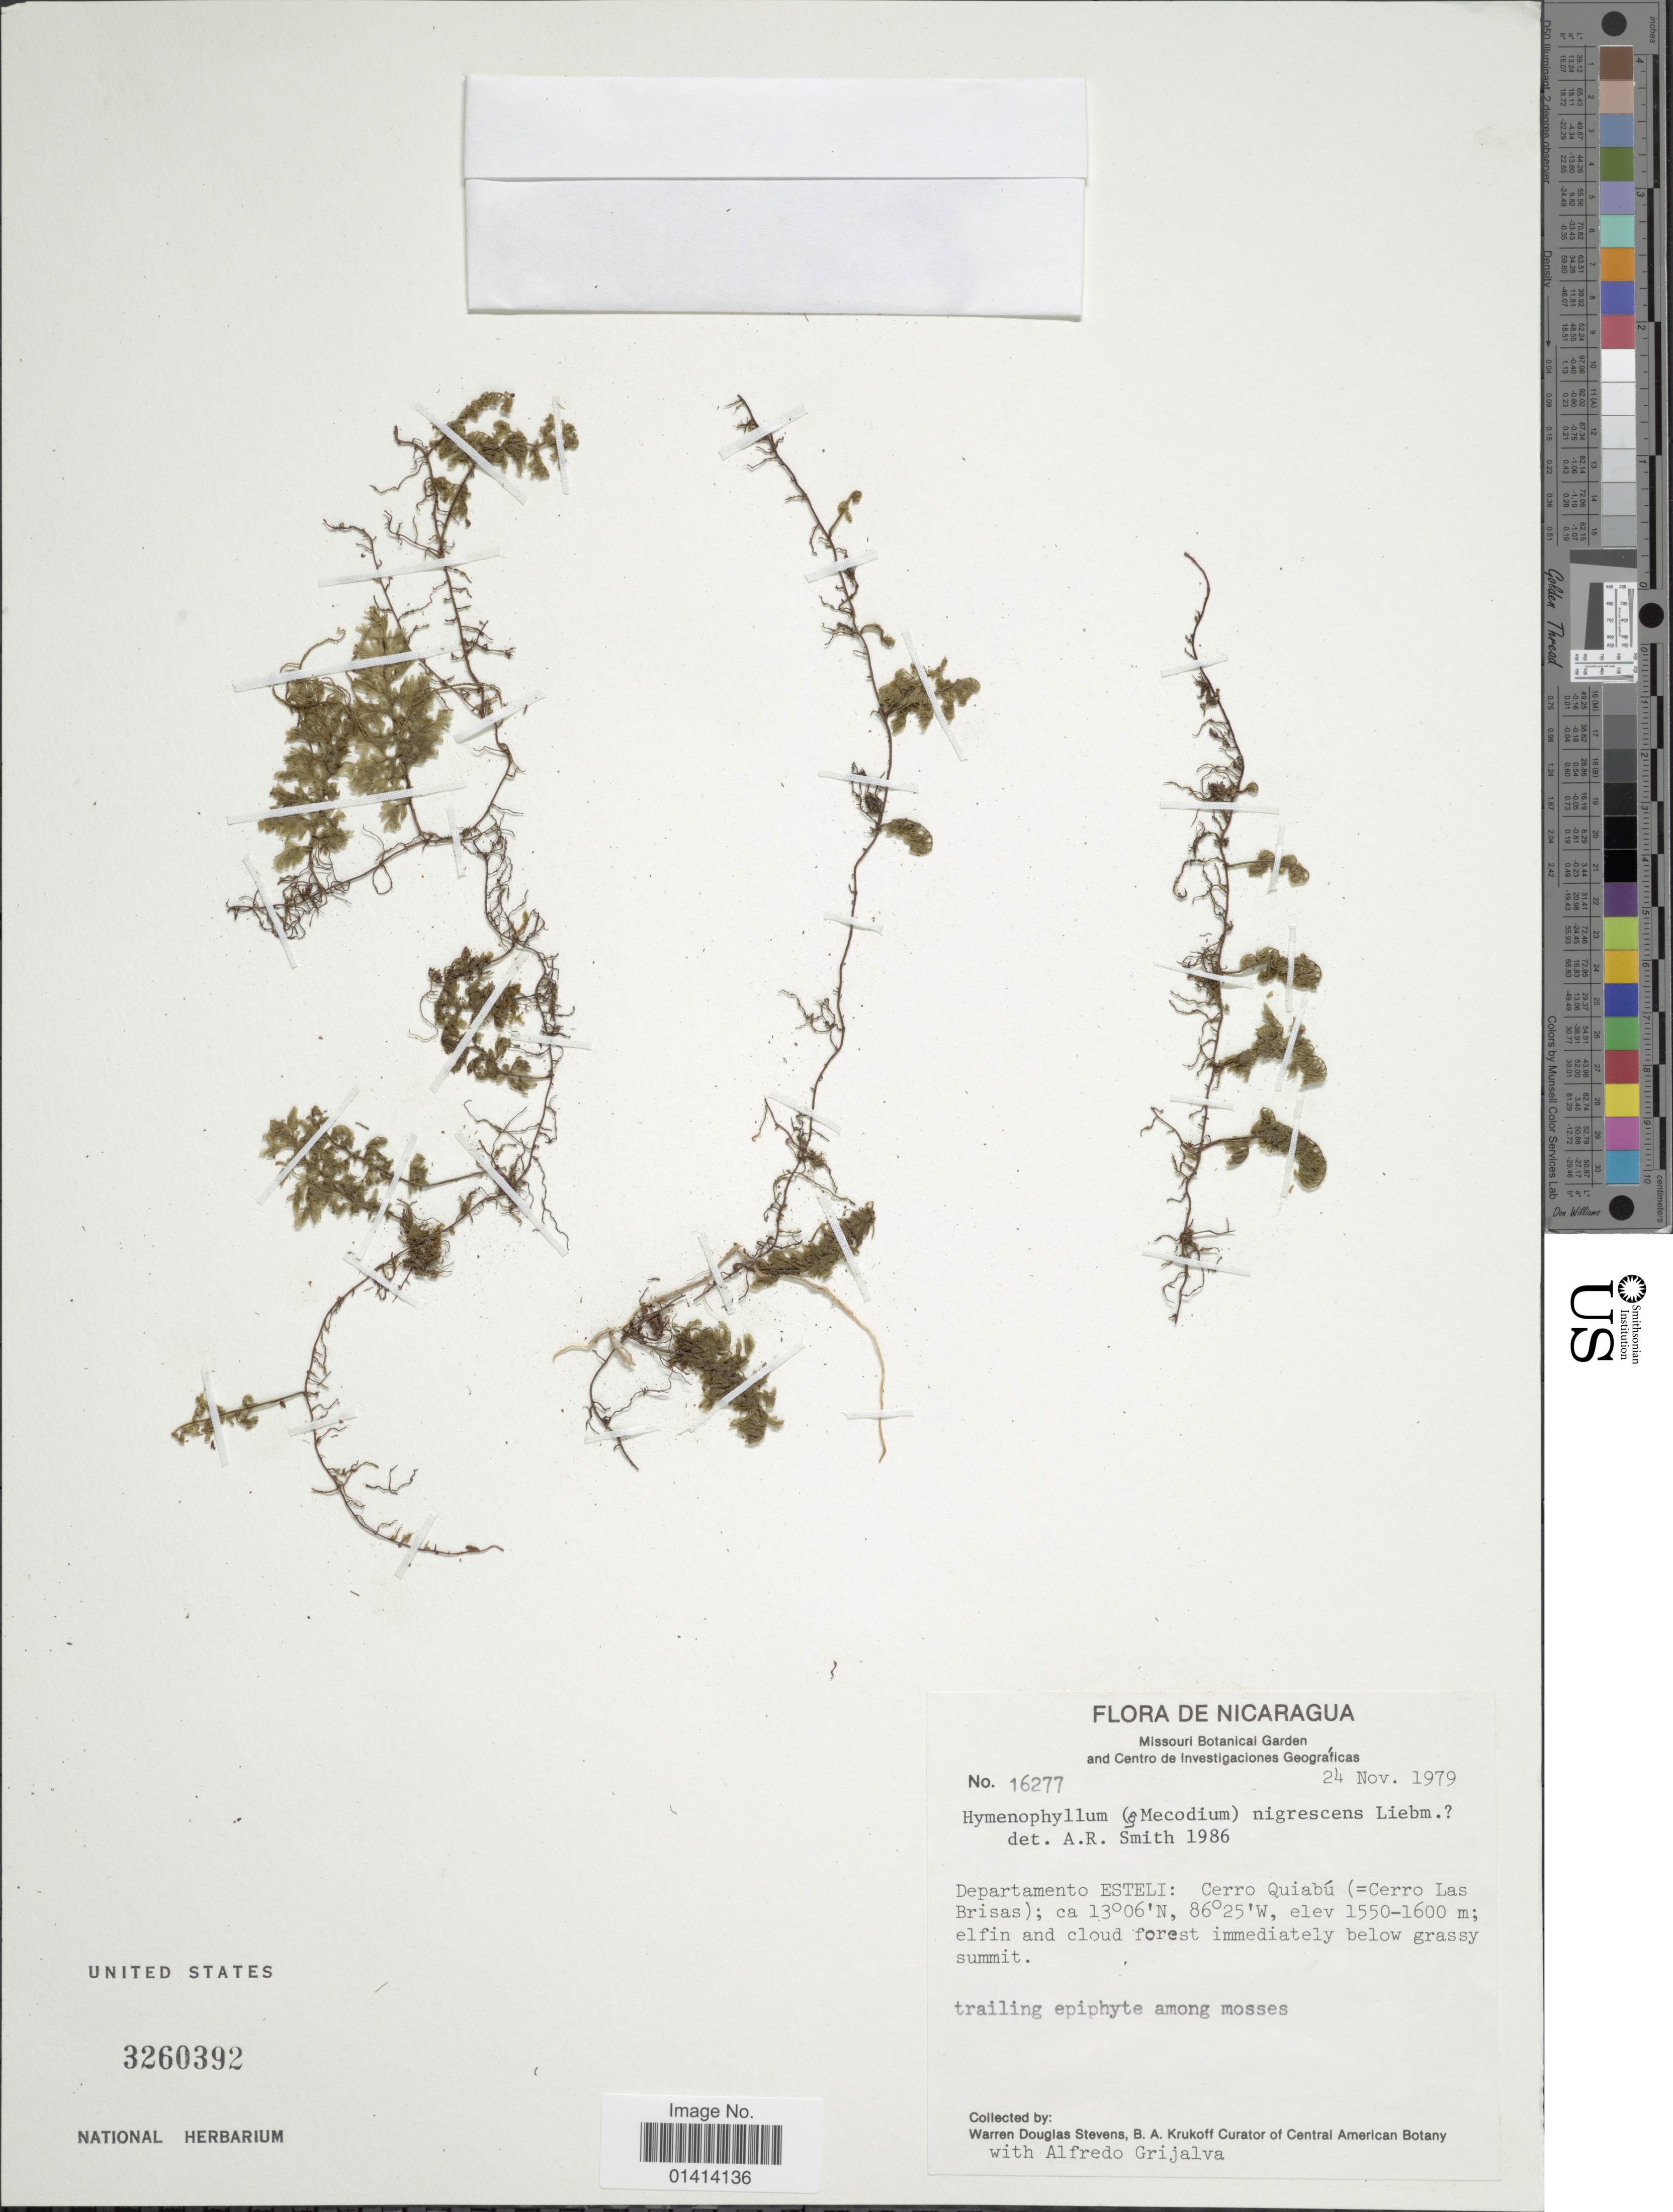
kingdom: Plantae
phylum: Tracheophyta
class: Polypodiopsida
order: Hymenophyllales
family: Hymenophyllaceae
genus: Hymenophyllum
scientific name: Hymenophyllum myriocarpum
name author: Hook.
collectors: W. D. Stevens, B. A. Krukoff & A. Grijalva P.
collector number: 16277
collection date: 1979-11-24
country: Nicaragua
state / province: Esteli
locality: Departamento Esteli: Cerro Quiabú (Cerro Las Brisas)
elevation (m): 1550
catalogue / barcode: US 3260392